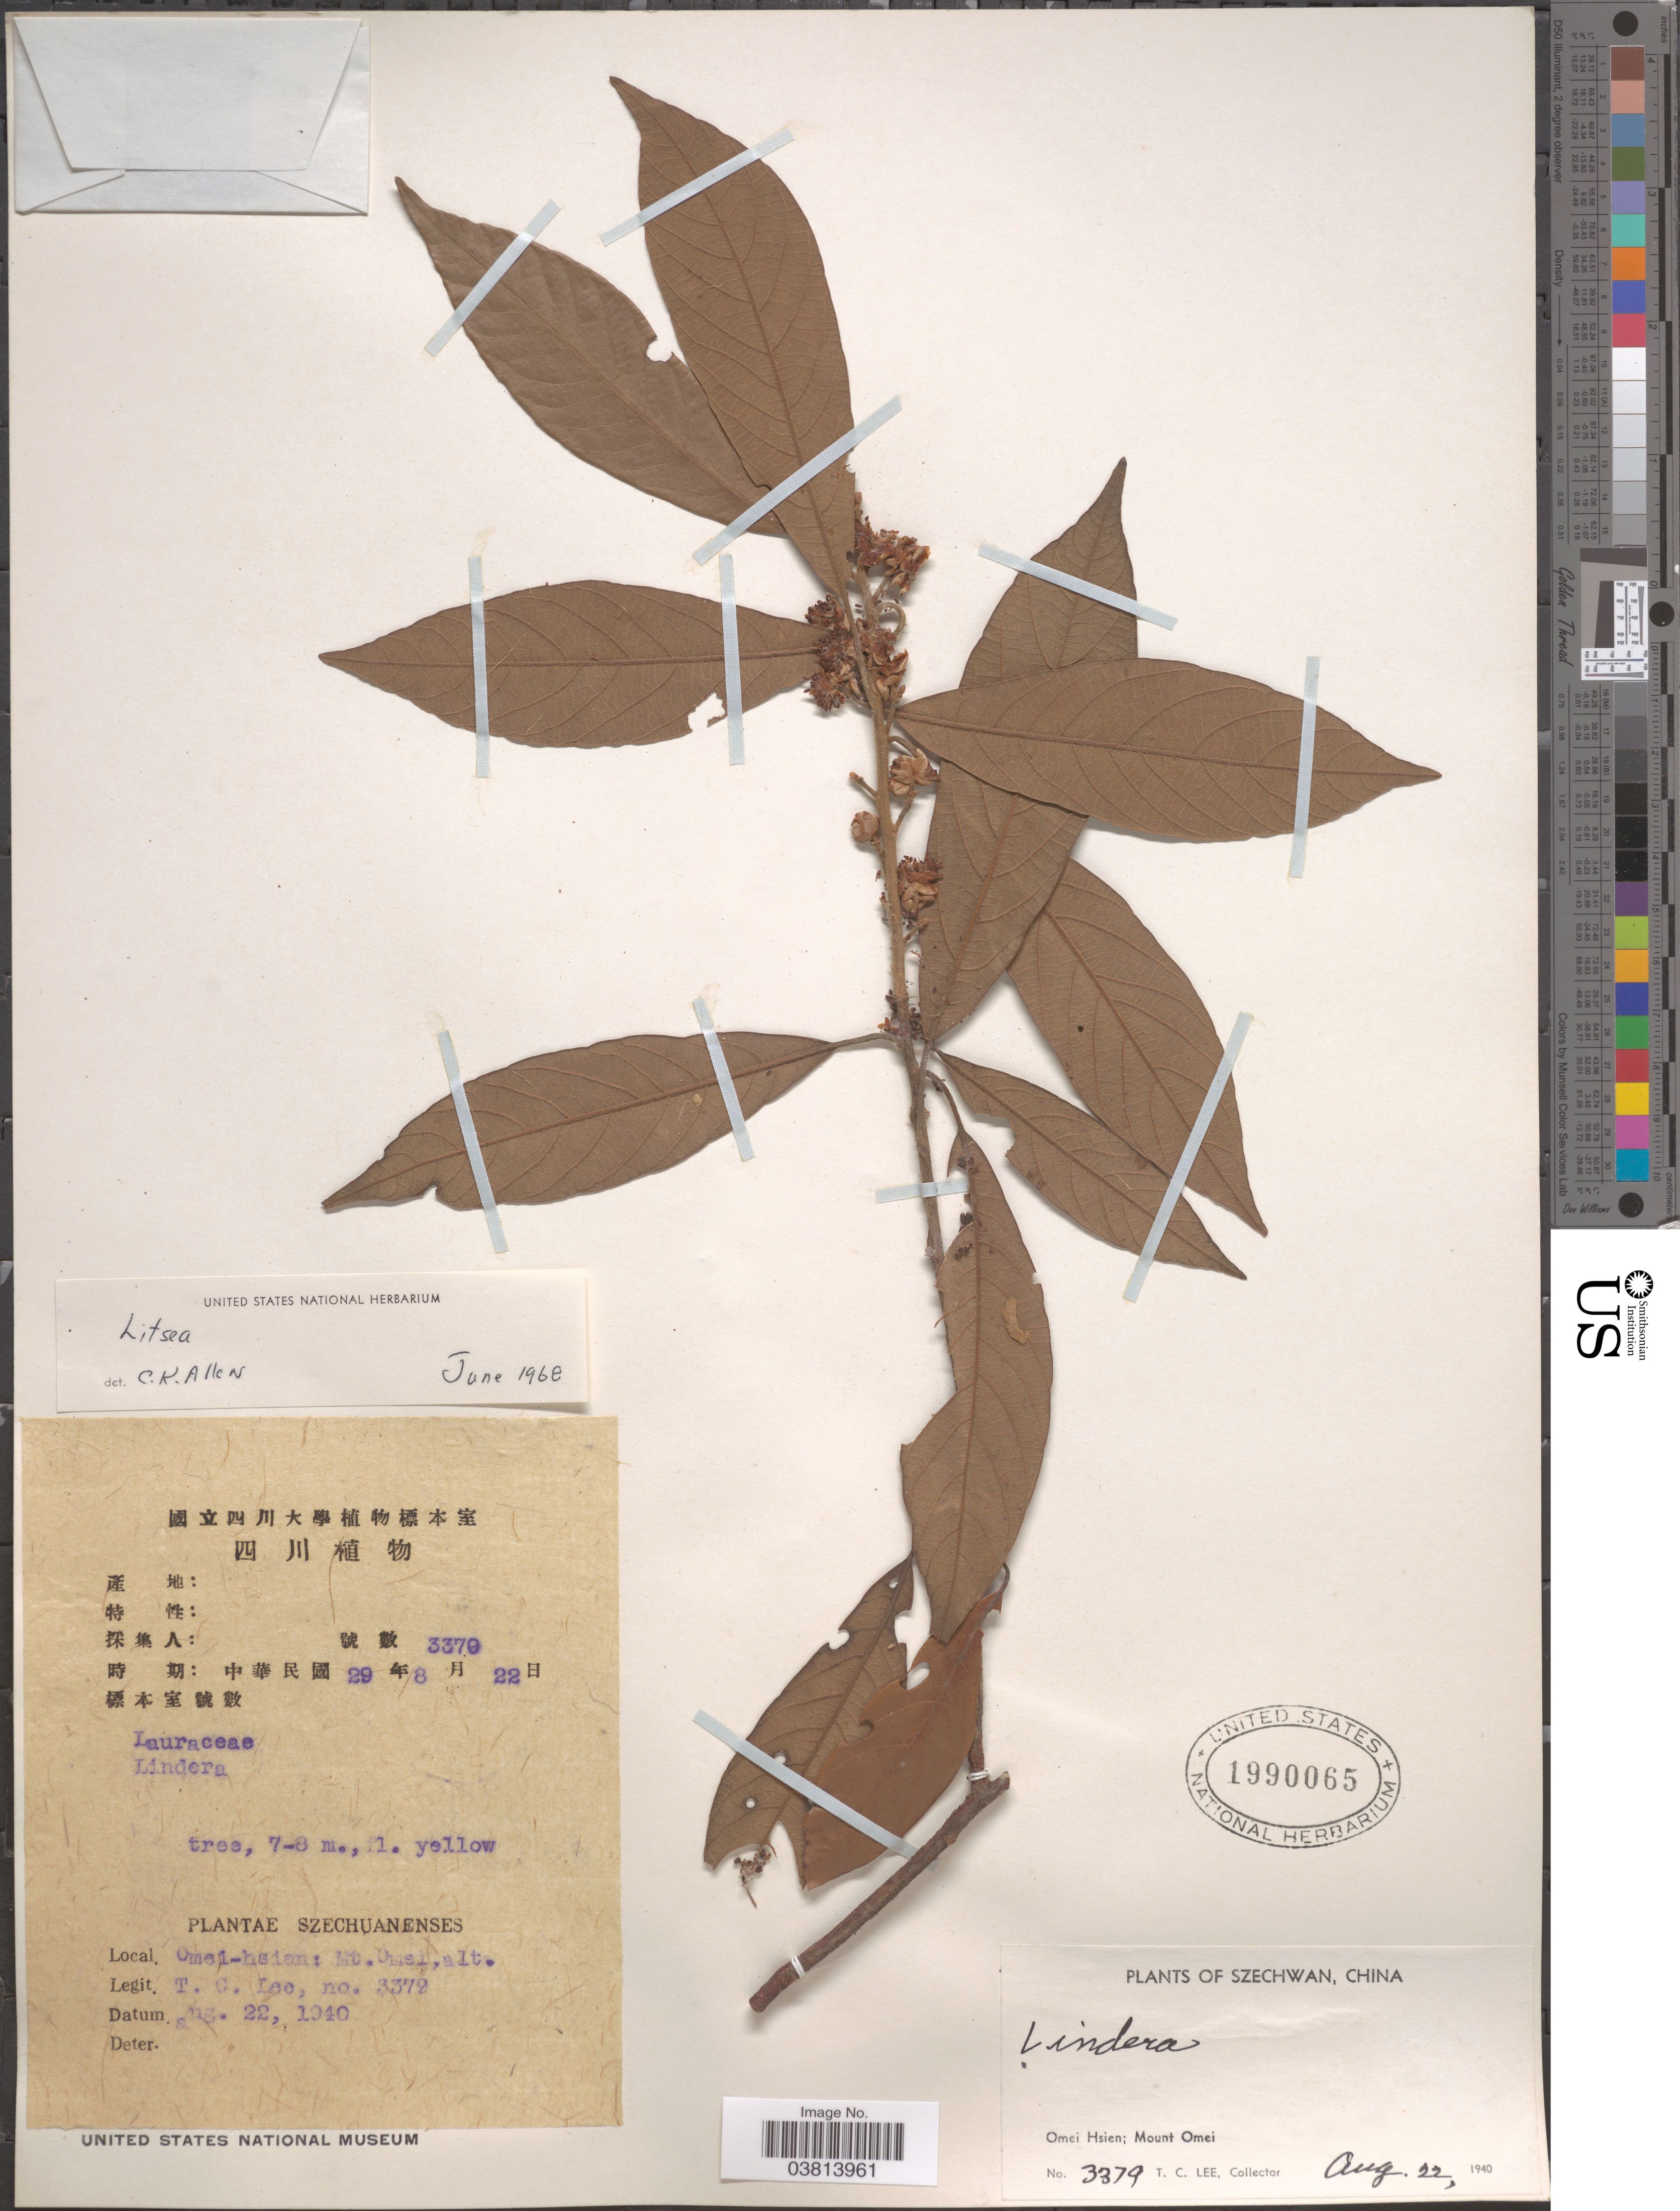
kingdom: Plantae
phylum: Tracheophyta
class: Magnoliopsida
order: Laurales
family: Lauraceae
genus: Litsea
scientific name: Litsea sp.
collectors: T. Lee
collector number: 3379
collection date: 1940-08-22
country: China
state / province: Sichuan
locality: Szechwan. Omei Hsien; Mount Omei.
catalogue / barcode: US 1990065